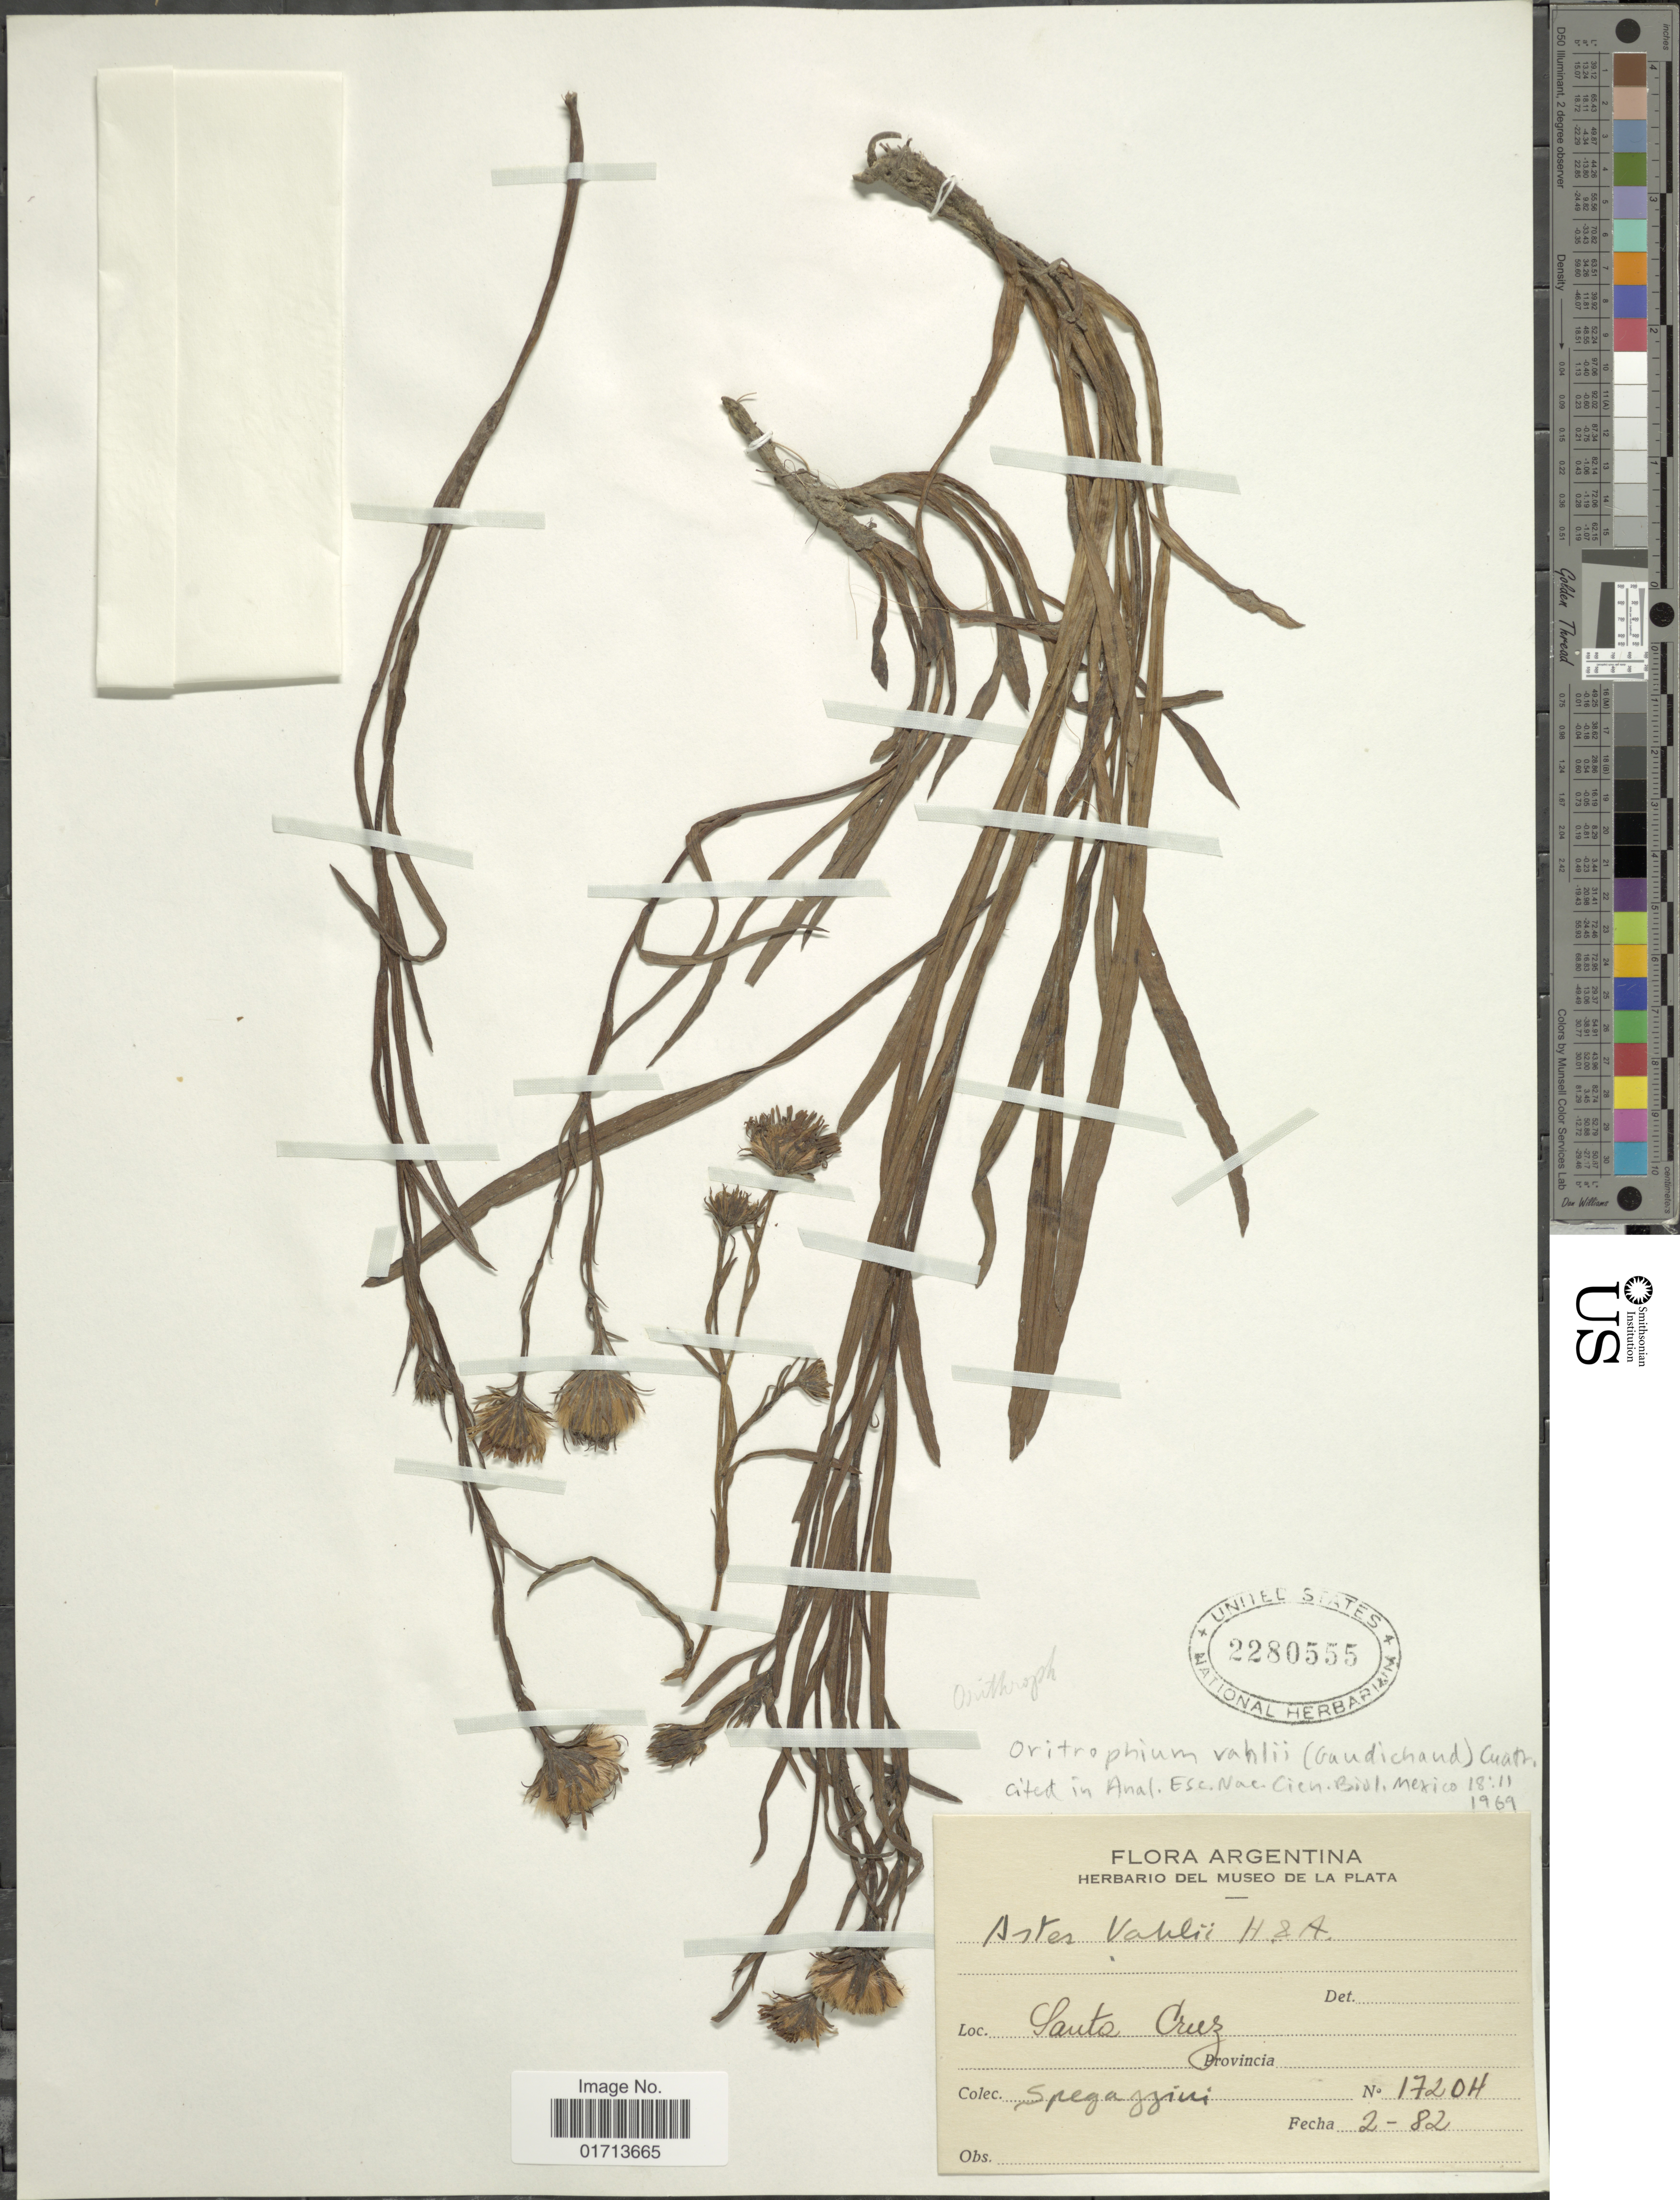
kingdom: Plantae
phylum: Tracheophyta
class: Magnoliopsida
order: Asterales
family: Asteraceae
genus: Oritrophium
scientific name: Oritrophium vahlii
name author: (Gaudich.) Cuatrec.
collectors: C. L. Spegazzini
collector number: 1720H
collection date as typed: Transcribed d/m/y: /2/82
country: Argentina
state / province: Santa Cruz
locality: Santa Cruz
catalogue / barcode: US 2280555